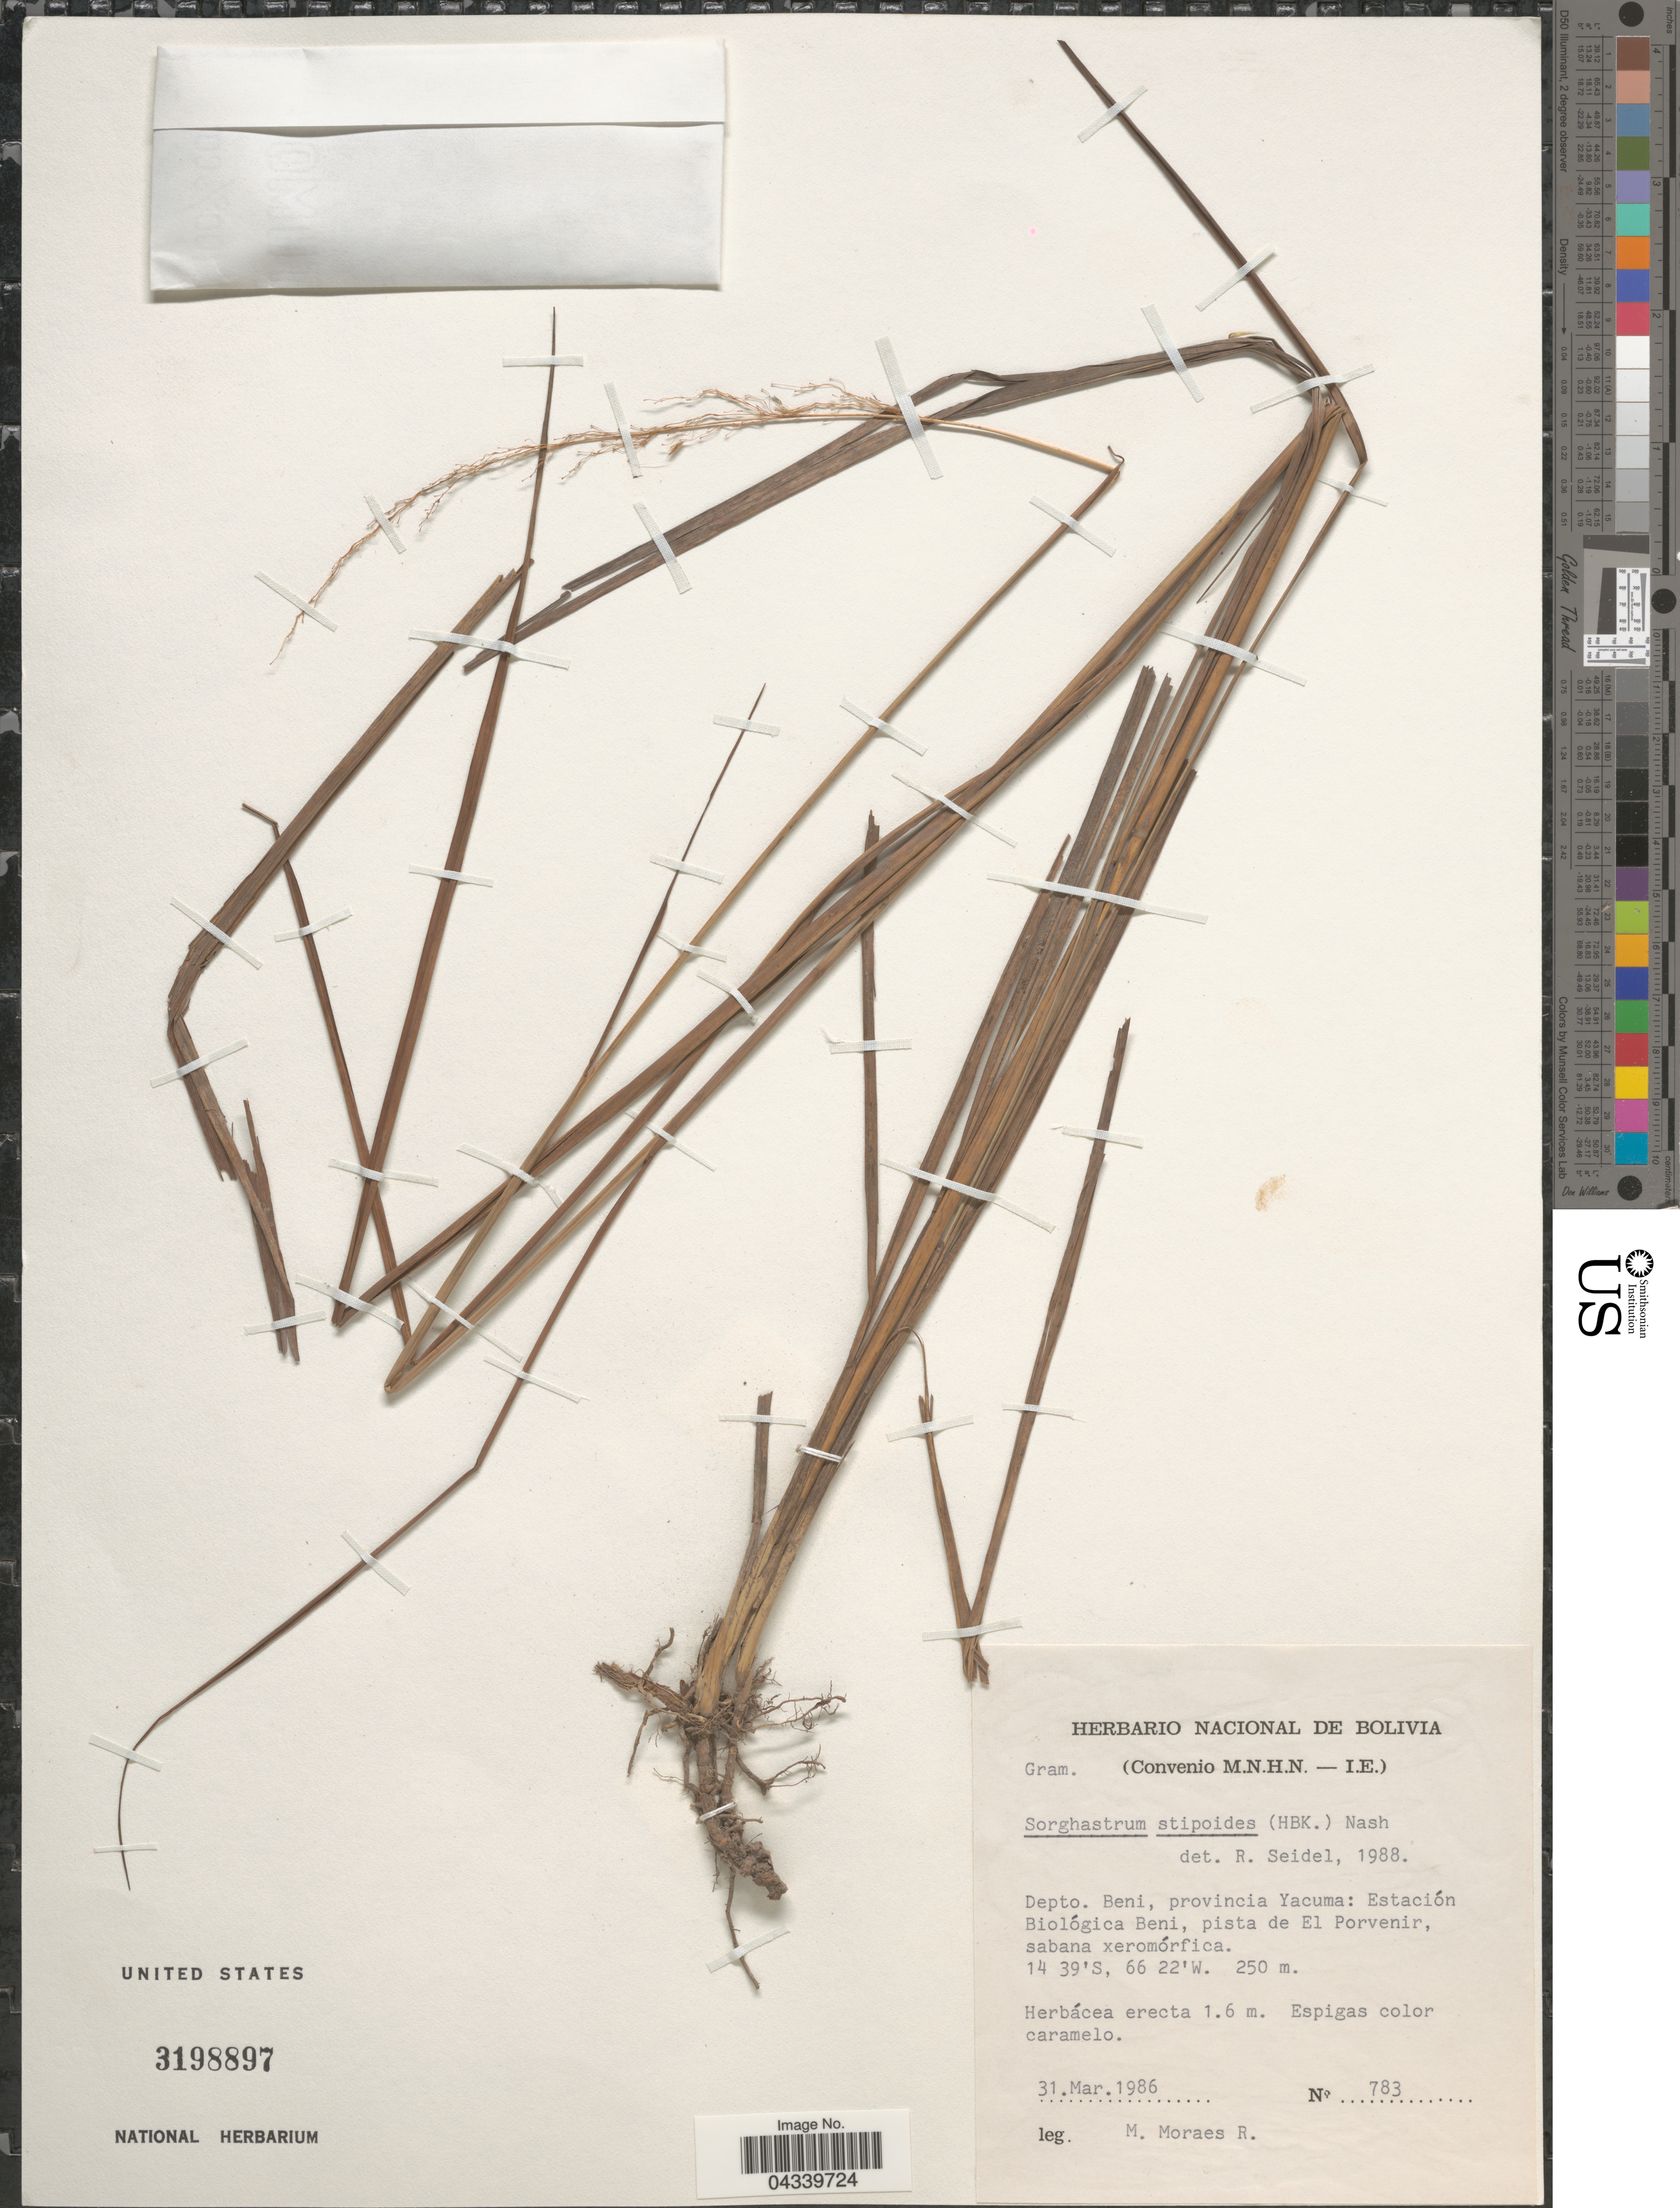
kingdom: Plantae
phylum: Tracheophyta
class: Liliopsida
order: Poales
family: Poaceae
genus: Sorghastrum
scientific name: Sorghastrum stipoides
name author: (Kunth) Nash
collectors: M. Moraes R.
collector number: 783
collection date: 1986-03-31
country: Bolivia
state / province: Beni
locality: Depto. Beni, provincia Yacuma: Estación Biológica Beni, pista de El Porvenir, sabana xeromórfica.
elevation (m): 250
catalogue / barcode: US 3198897